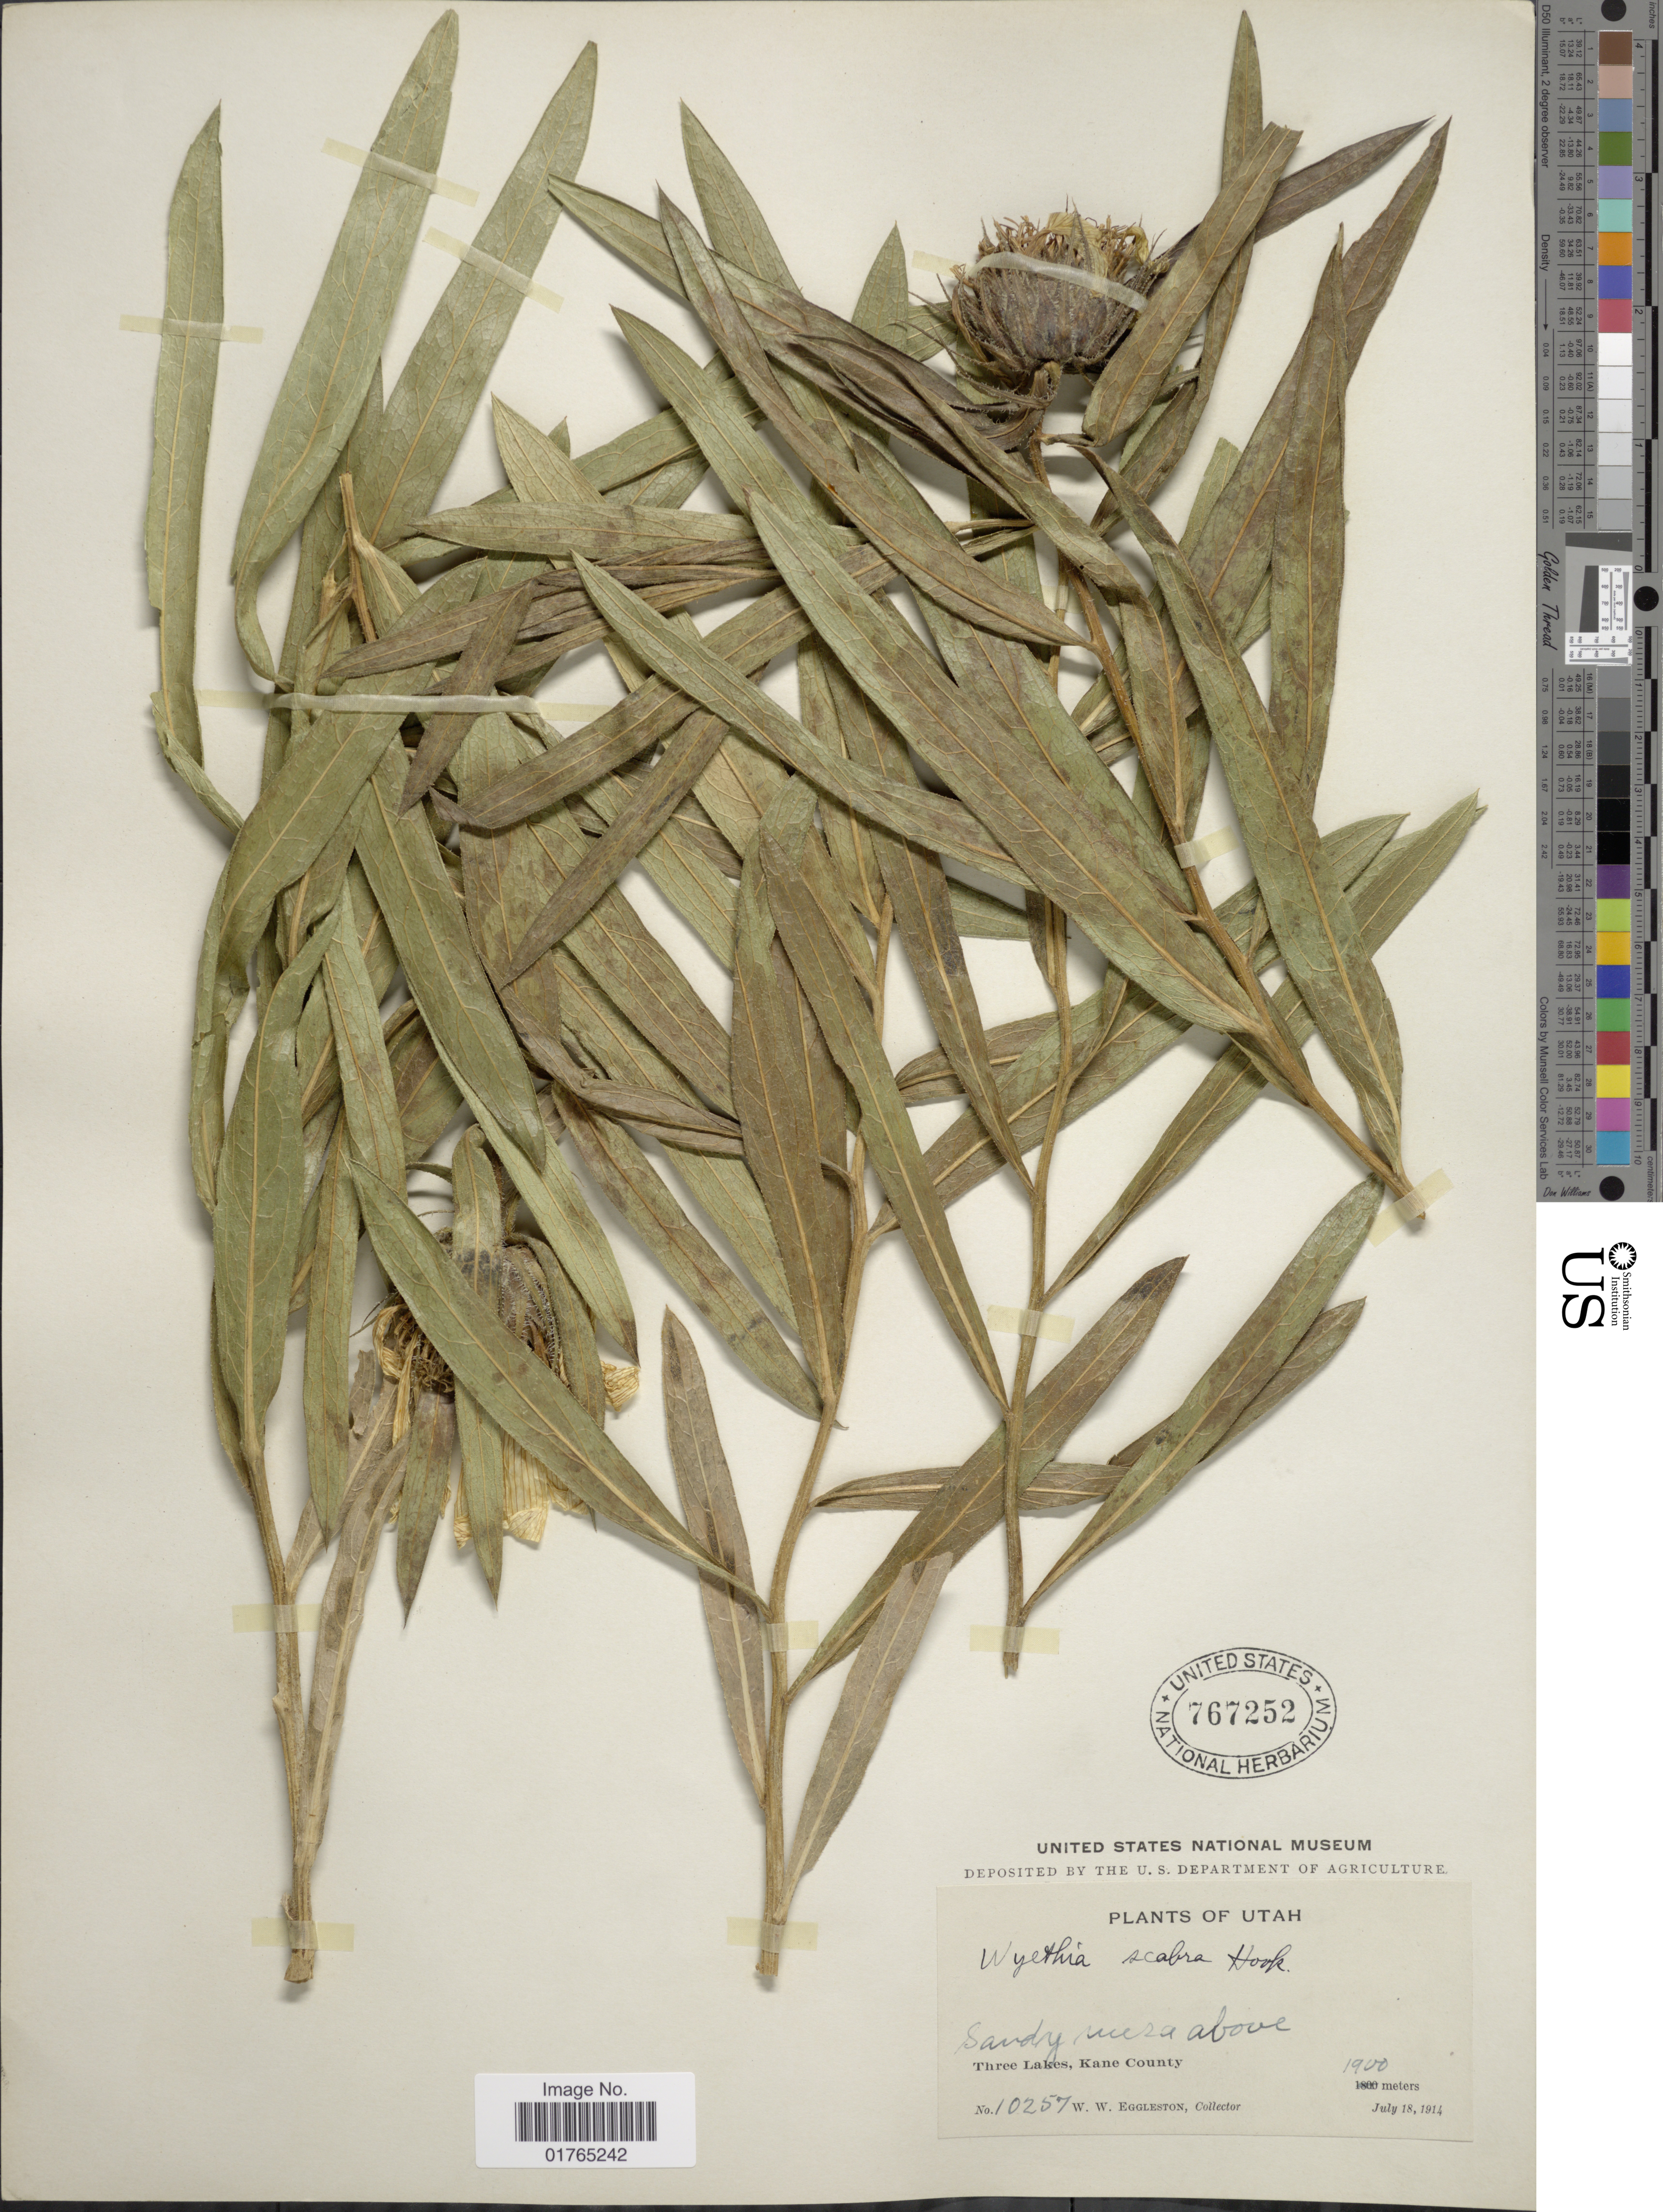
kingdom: Plantae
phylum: Tracheophyta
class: Magnoliopsida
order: Asterales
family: Asteraceae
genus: Wyethia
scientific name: Wyethia scabra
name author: Hook.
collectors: W. W. Eggleston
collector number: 10257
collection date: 1914-06-18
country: United States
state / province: Utah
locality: Sandy Mesa above Three Lakes, Kane County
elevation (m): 1900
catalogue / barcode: US 767252